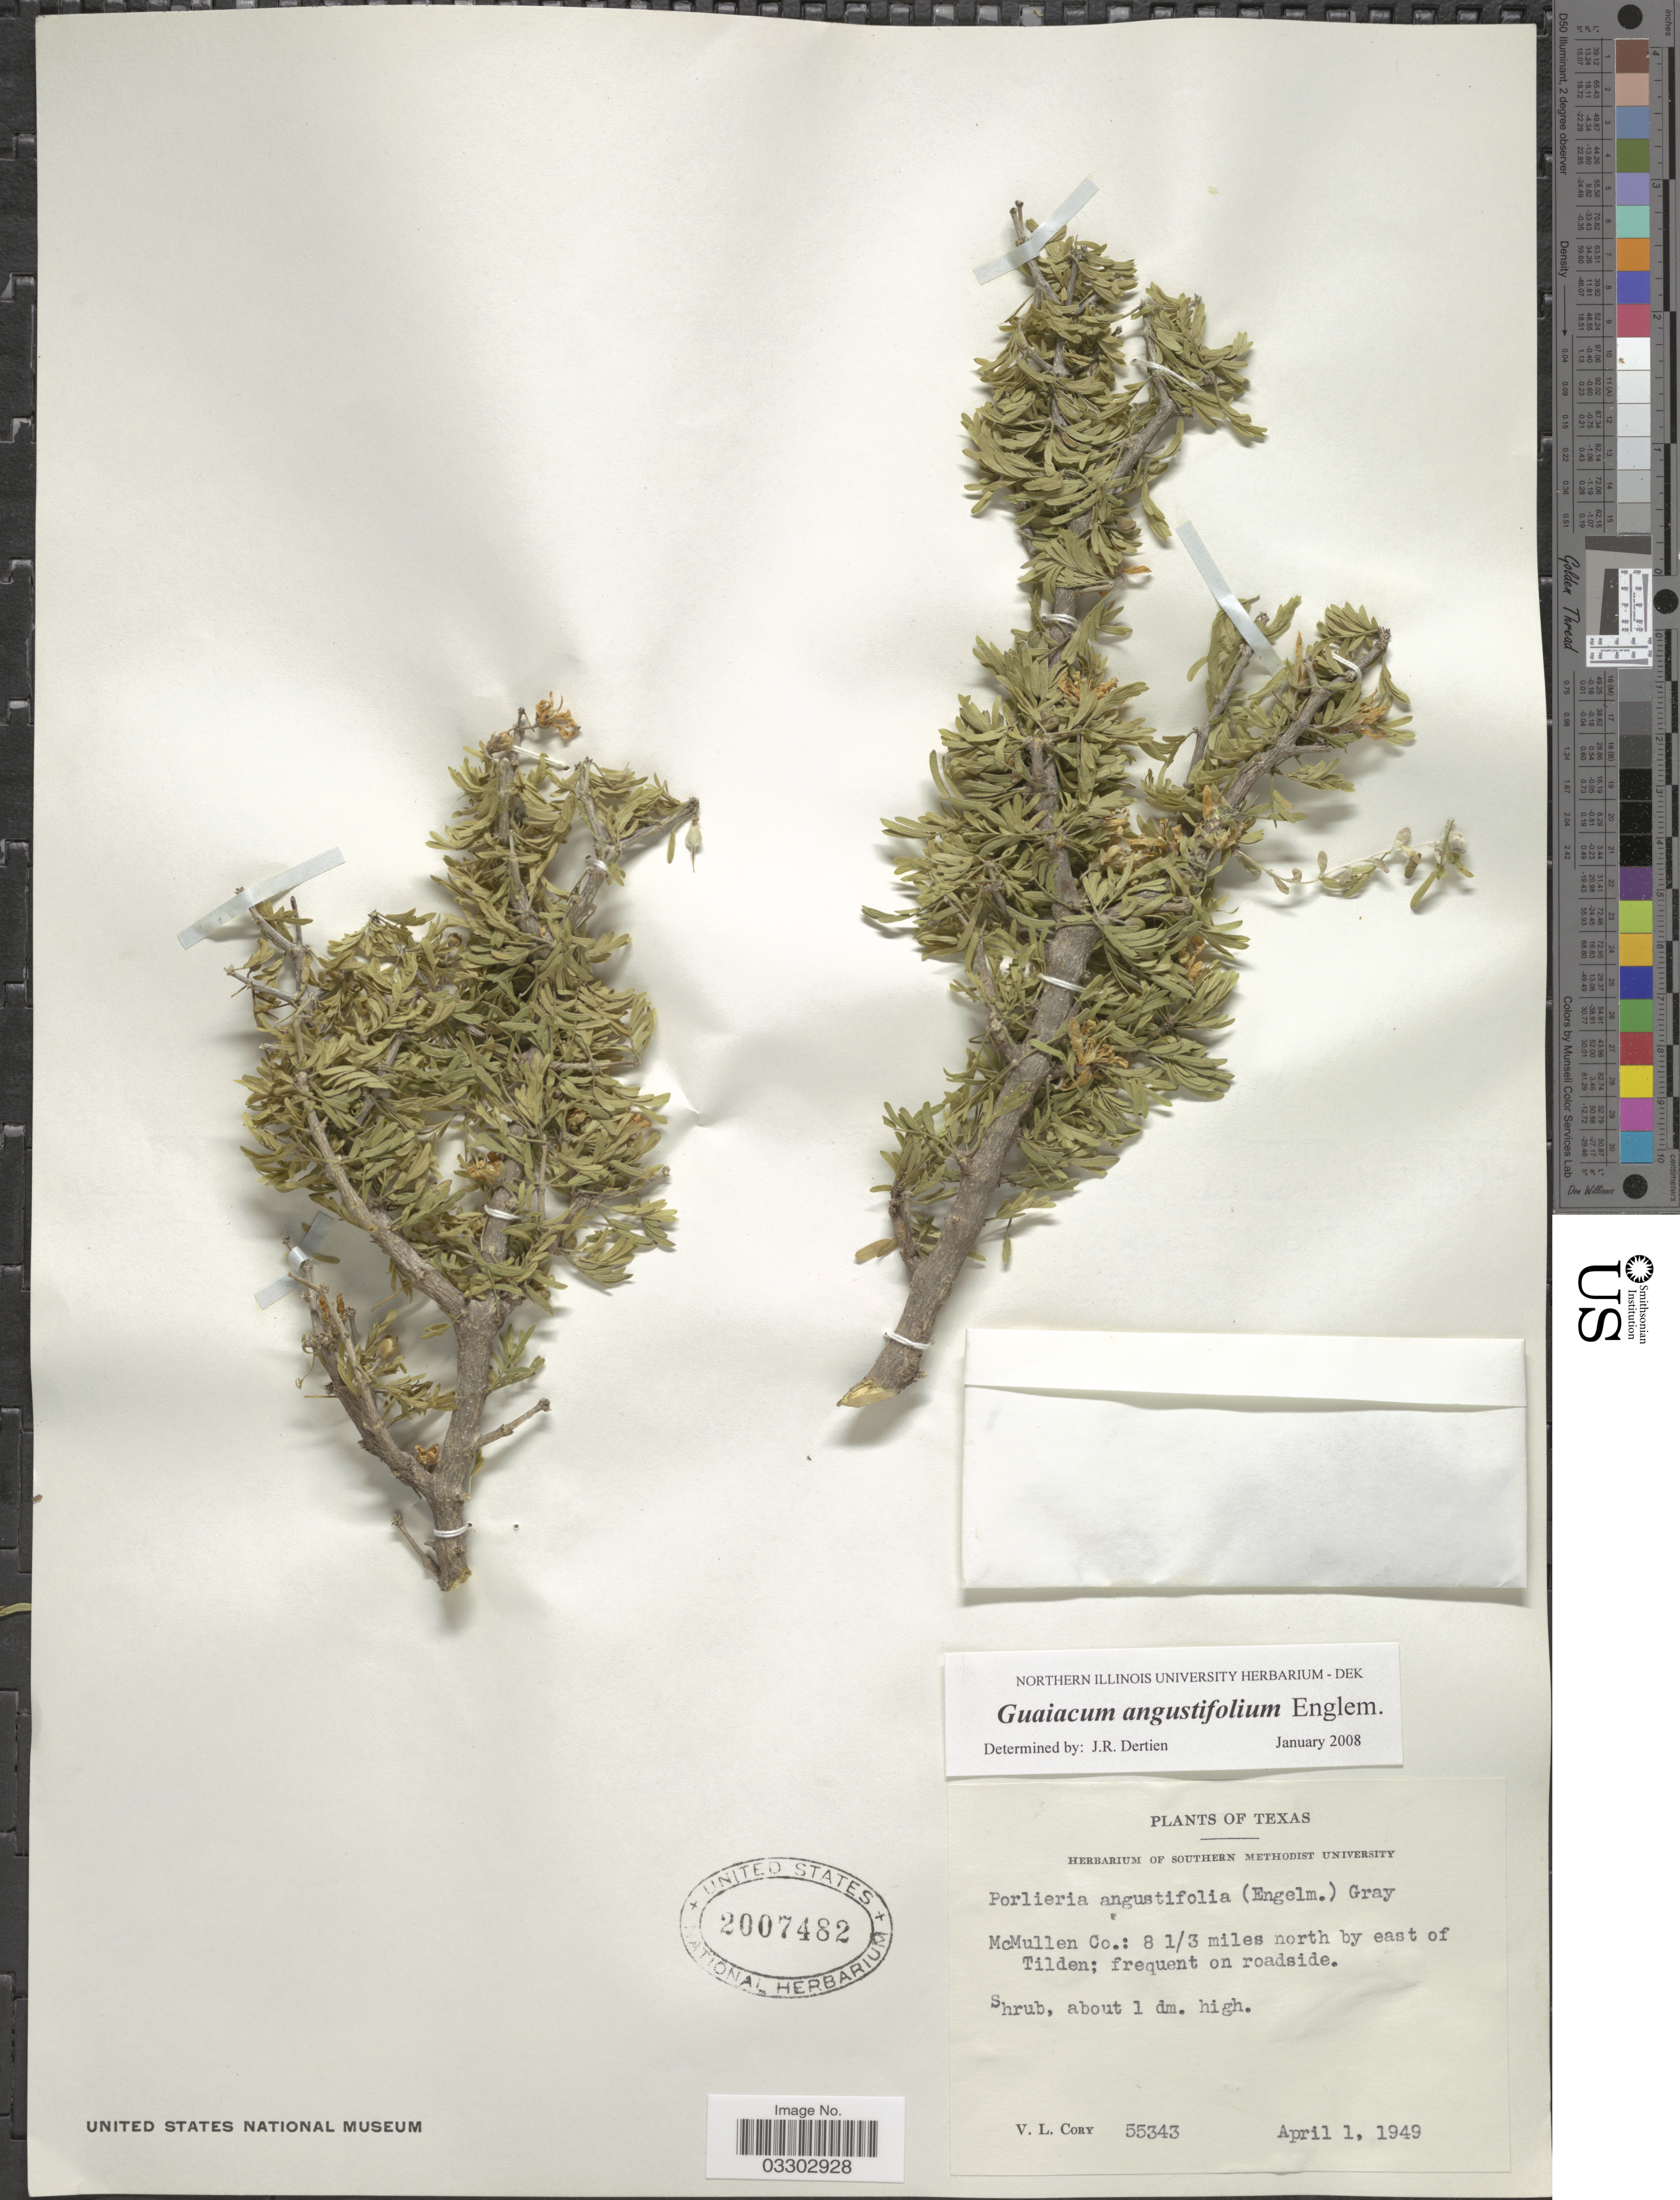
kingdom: Plantae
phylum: Tracheophyta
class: Magnoliopsida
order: Zygophyllales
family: Zygophyllaceae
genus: Guaiacum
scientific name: Guaiacum angustifolium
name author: Engelm.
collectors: V. Cory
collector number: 55343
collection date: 1949-04-01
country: United States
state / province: Texas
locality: McMullen Co.: 8 1/3 miles north by east of Tilden.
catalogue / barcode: US 2007482